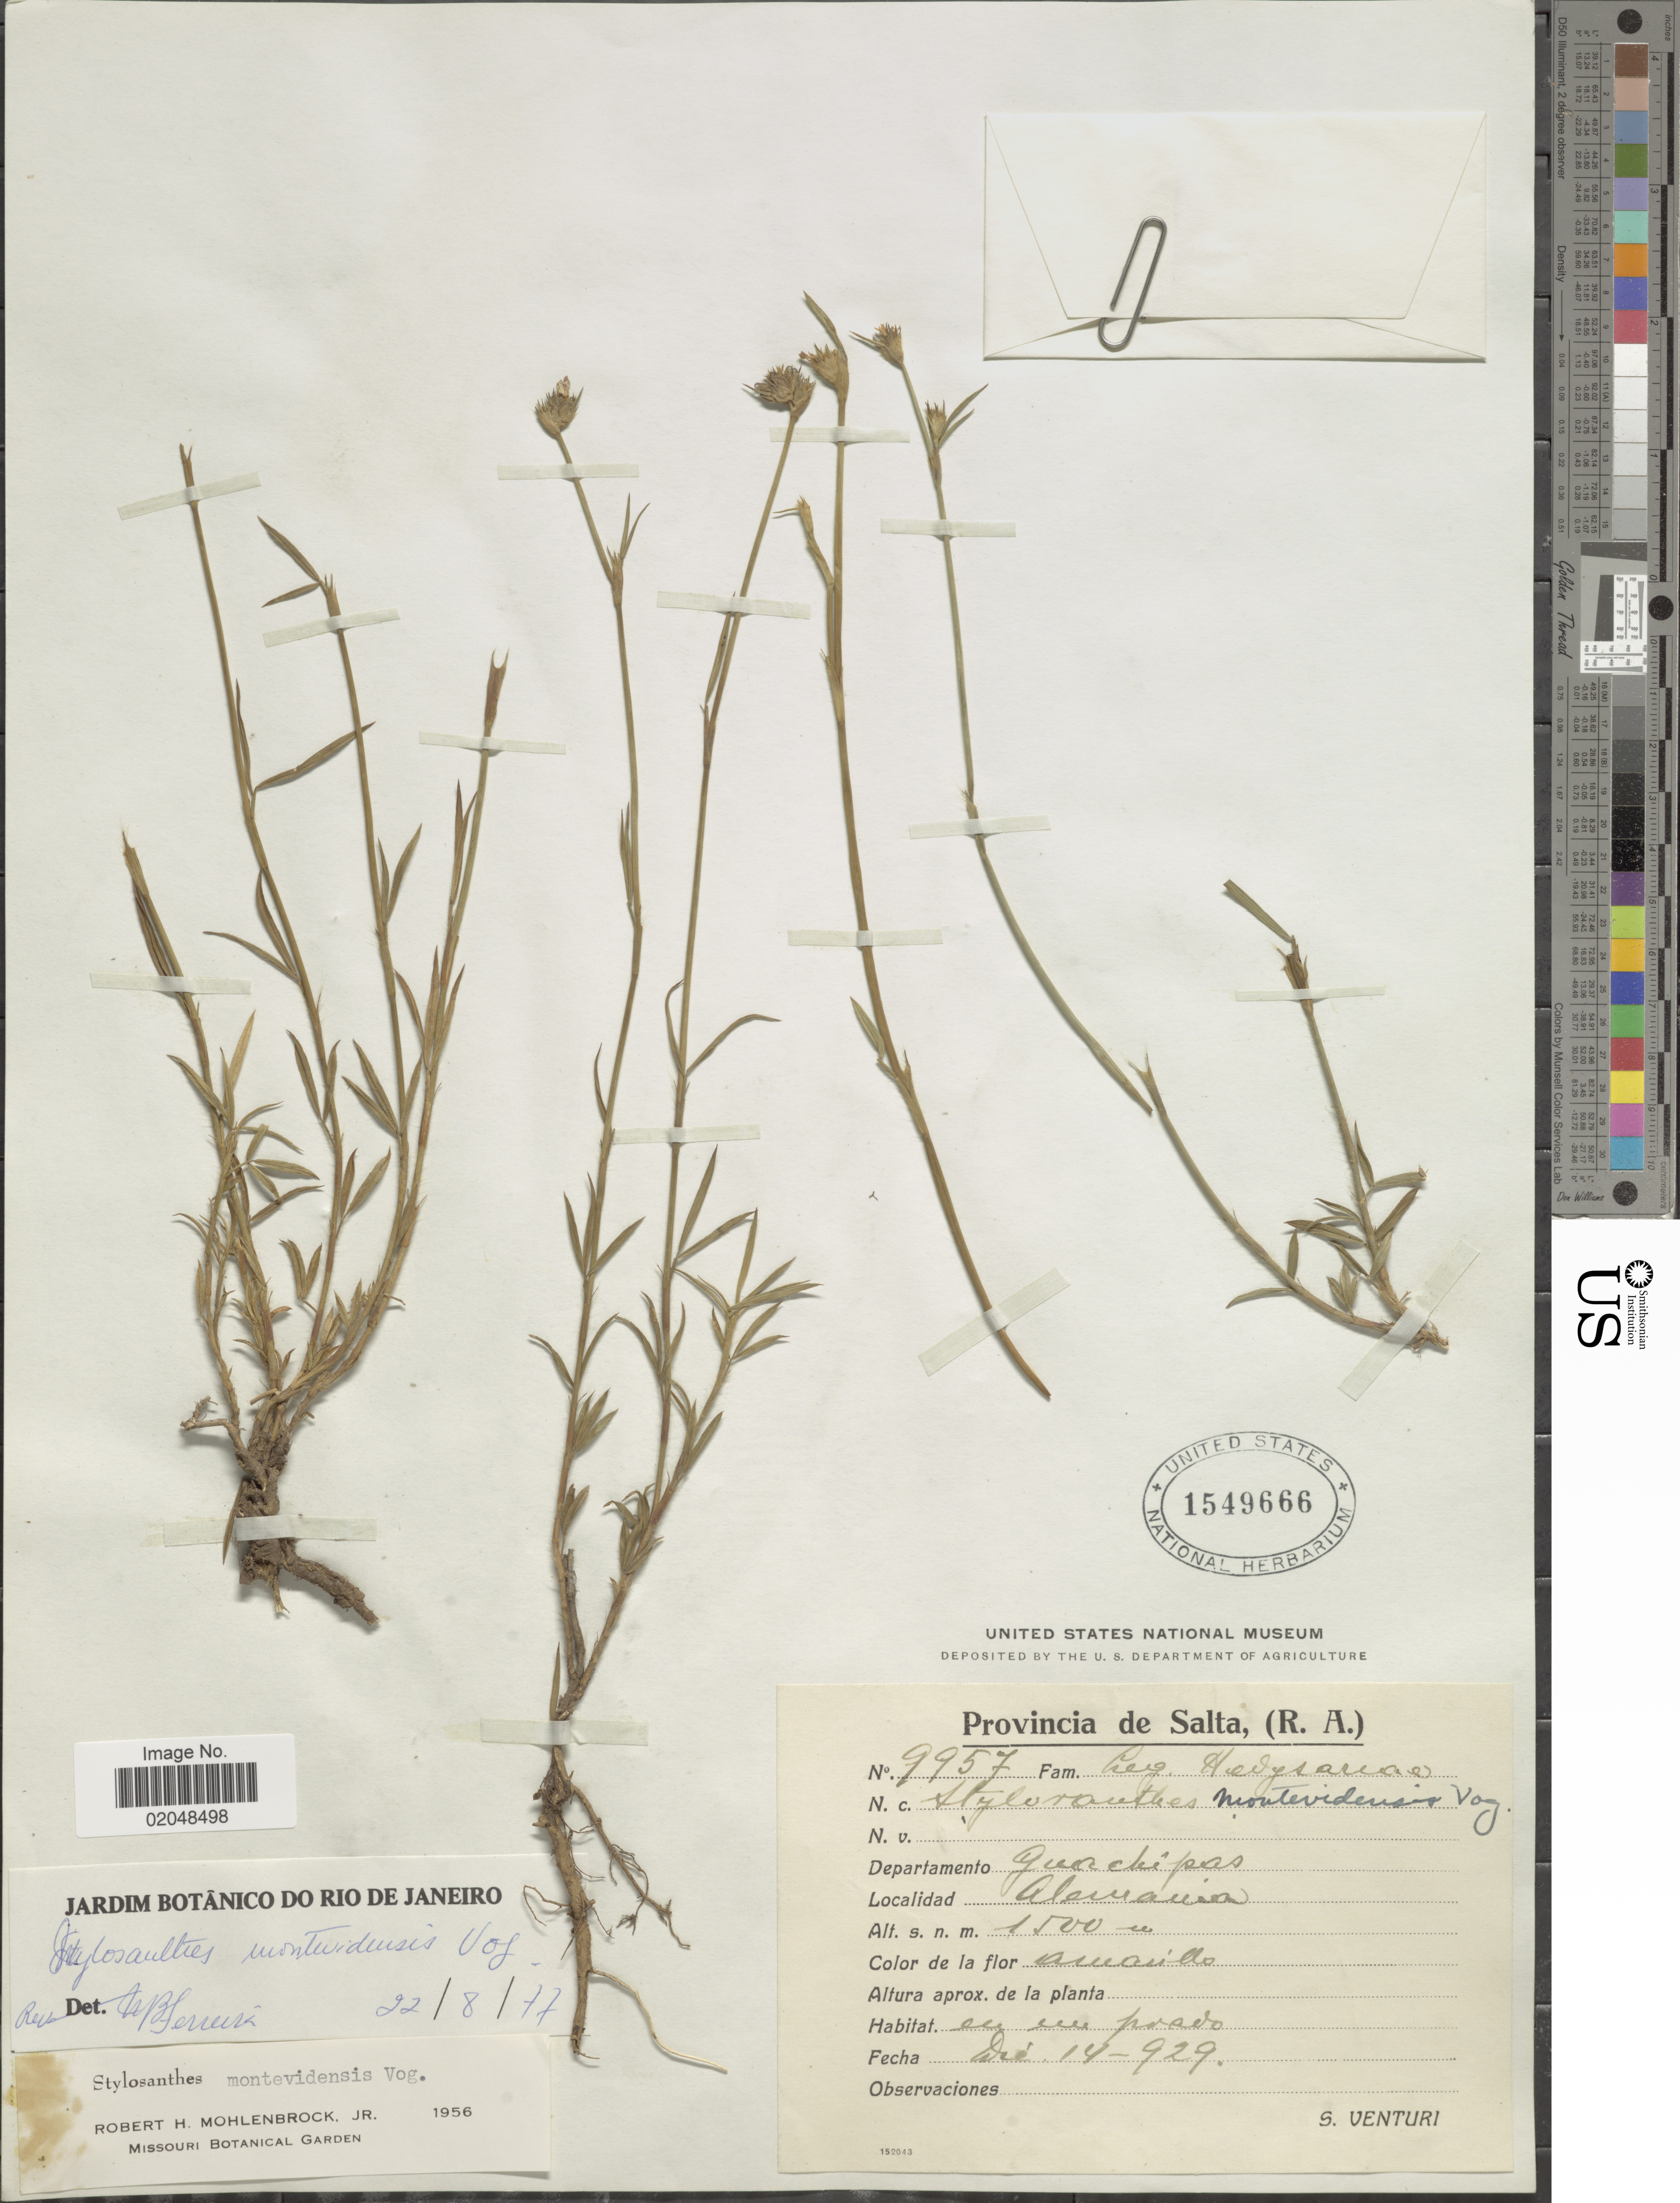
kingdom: Plantae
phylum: Tracheophyta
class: Magnoliopsida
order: Fabales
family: Fabaceae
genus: Stylosanthes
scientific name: Stylosanthes montevidensis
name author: Vogel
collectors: S. Venturi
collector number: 9957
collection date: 1929-12-14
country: Argentina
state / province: Salta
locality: Salta (R.A.), Departamento Guachipas, Alemania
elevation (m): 1500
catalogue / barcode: US 1549666